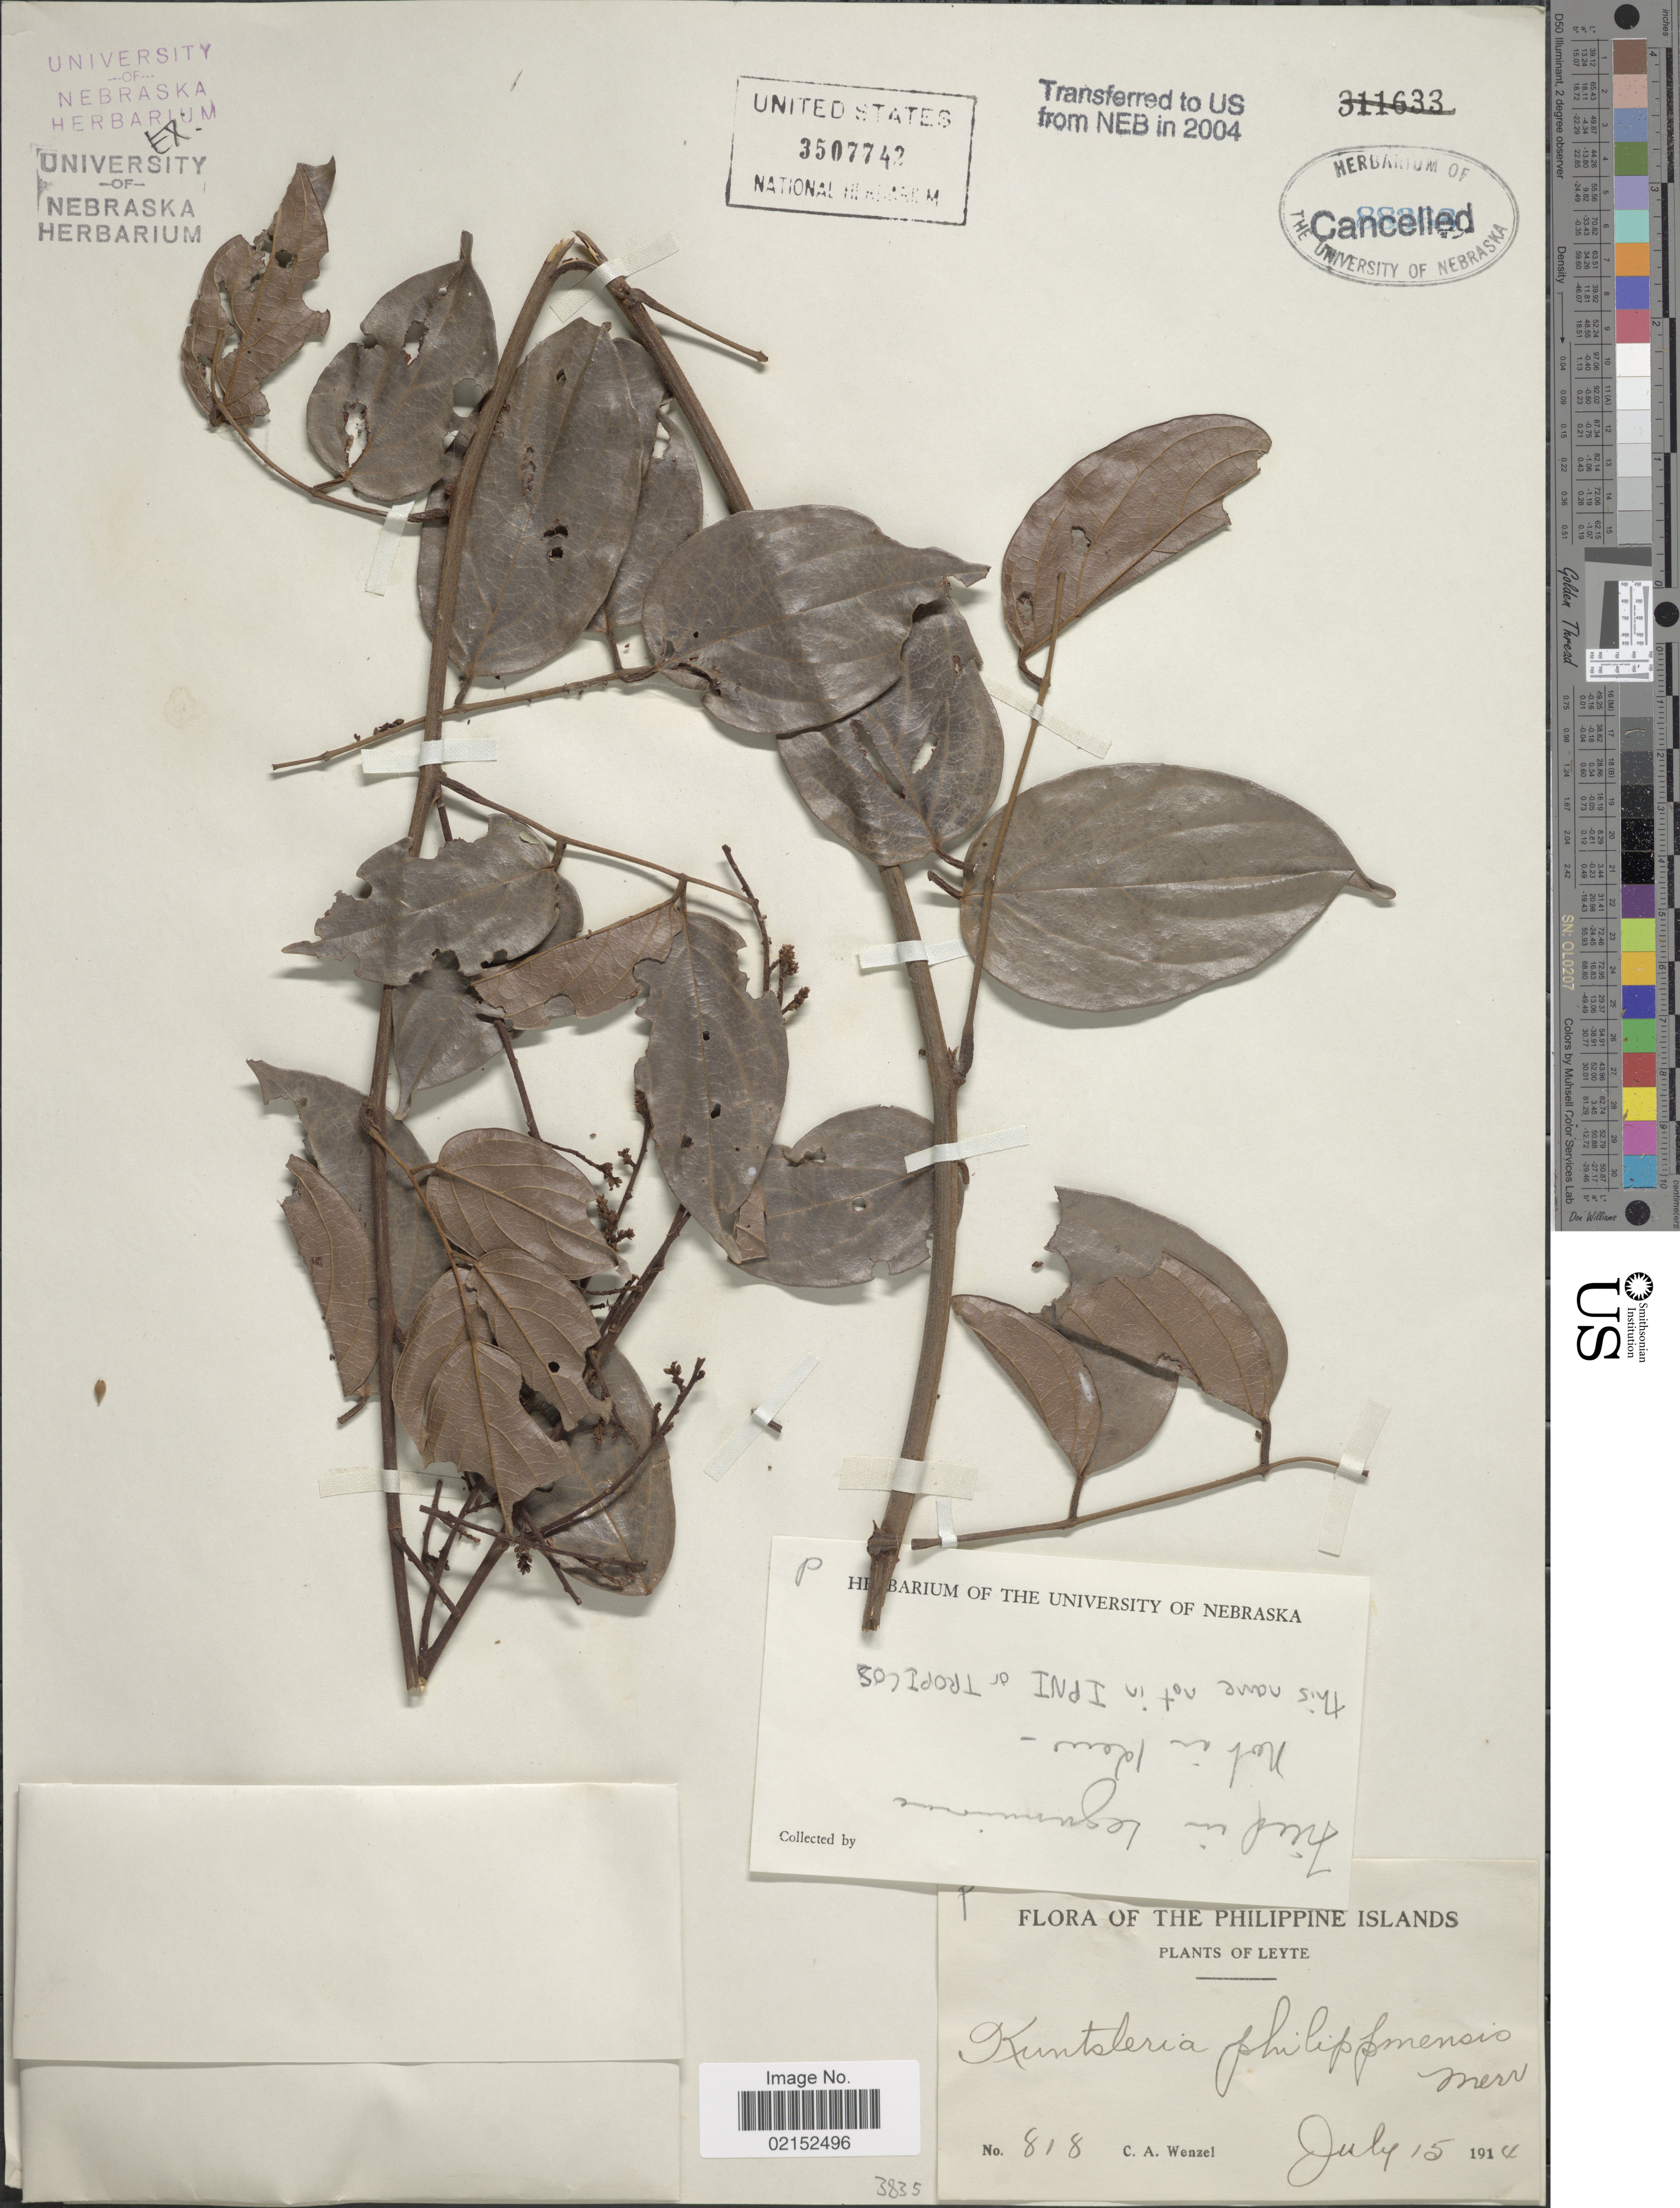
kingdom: Plantae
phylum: Tracheophyta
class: Magnoliopsida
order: Fabales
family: Fabaceae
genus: Kunstleria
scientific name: Kunstleria philippinensis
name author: Merr.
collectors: C. Wenzel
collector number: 818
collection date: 1991-07-15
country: Philippines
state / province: Eastern Visayas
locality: Leyte.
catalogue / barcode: US 3507742